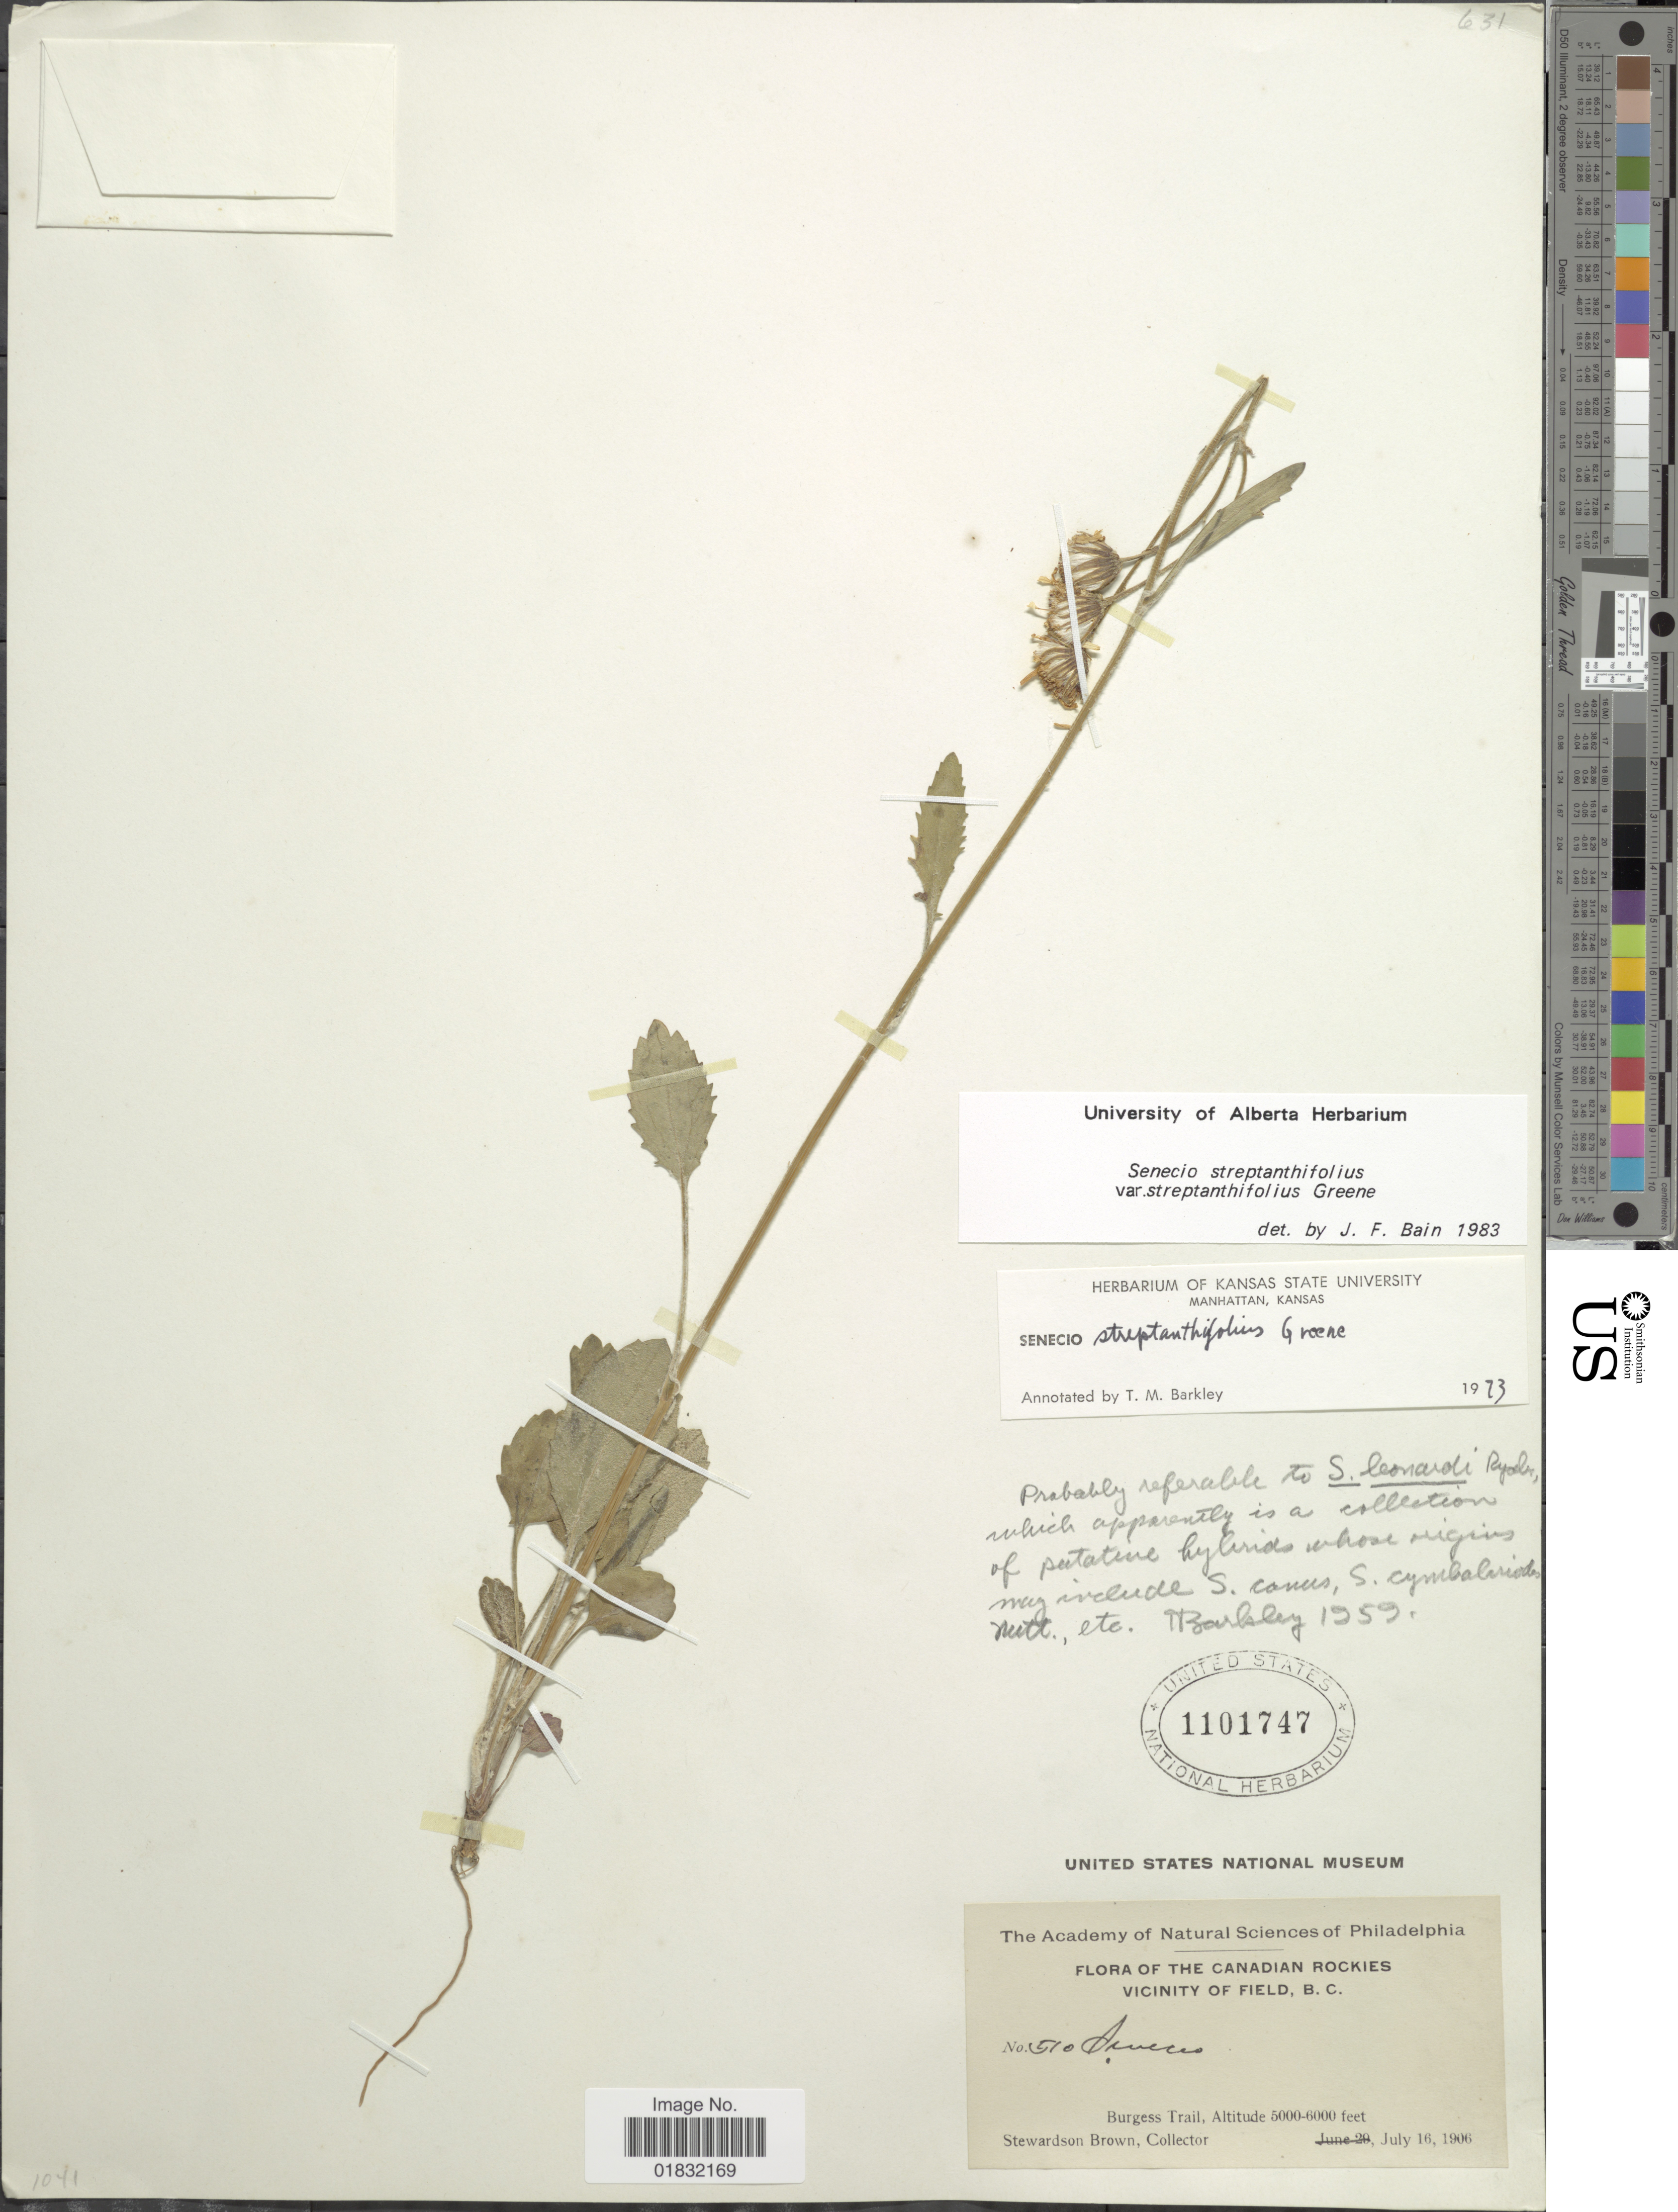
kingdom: Plantae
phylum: Tracheophyta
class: Magnoliopsida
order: Asterales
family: Asteraceae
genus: Packera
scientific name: Packera streptanthifolia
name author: (Greene) W.A. Weber & Á. Löve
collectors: S. Brown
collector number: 510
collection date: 1906-07-16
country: Canada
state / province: British Columbia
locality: The Canadian Rockies, Vicinity of Field, Burgess Trail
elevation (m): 1524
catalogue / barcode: US 1101747